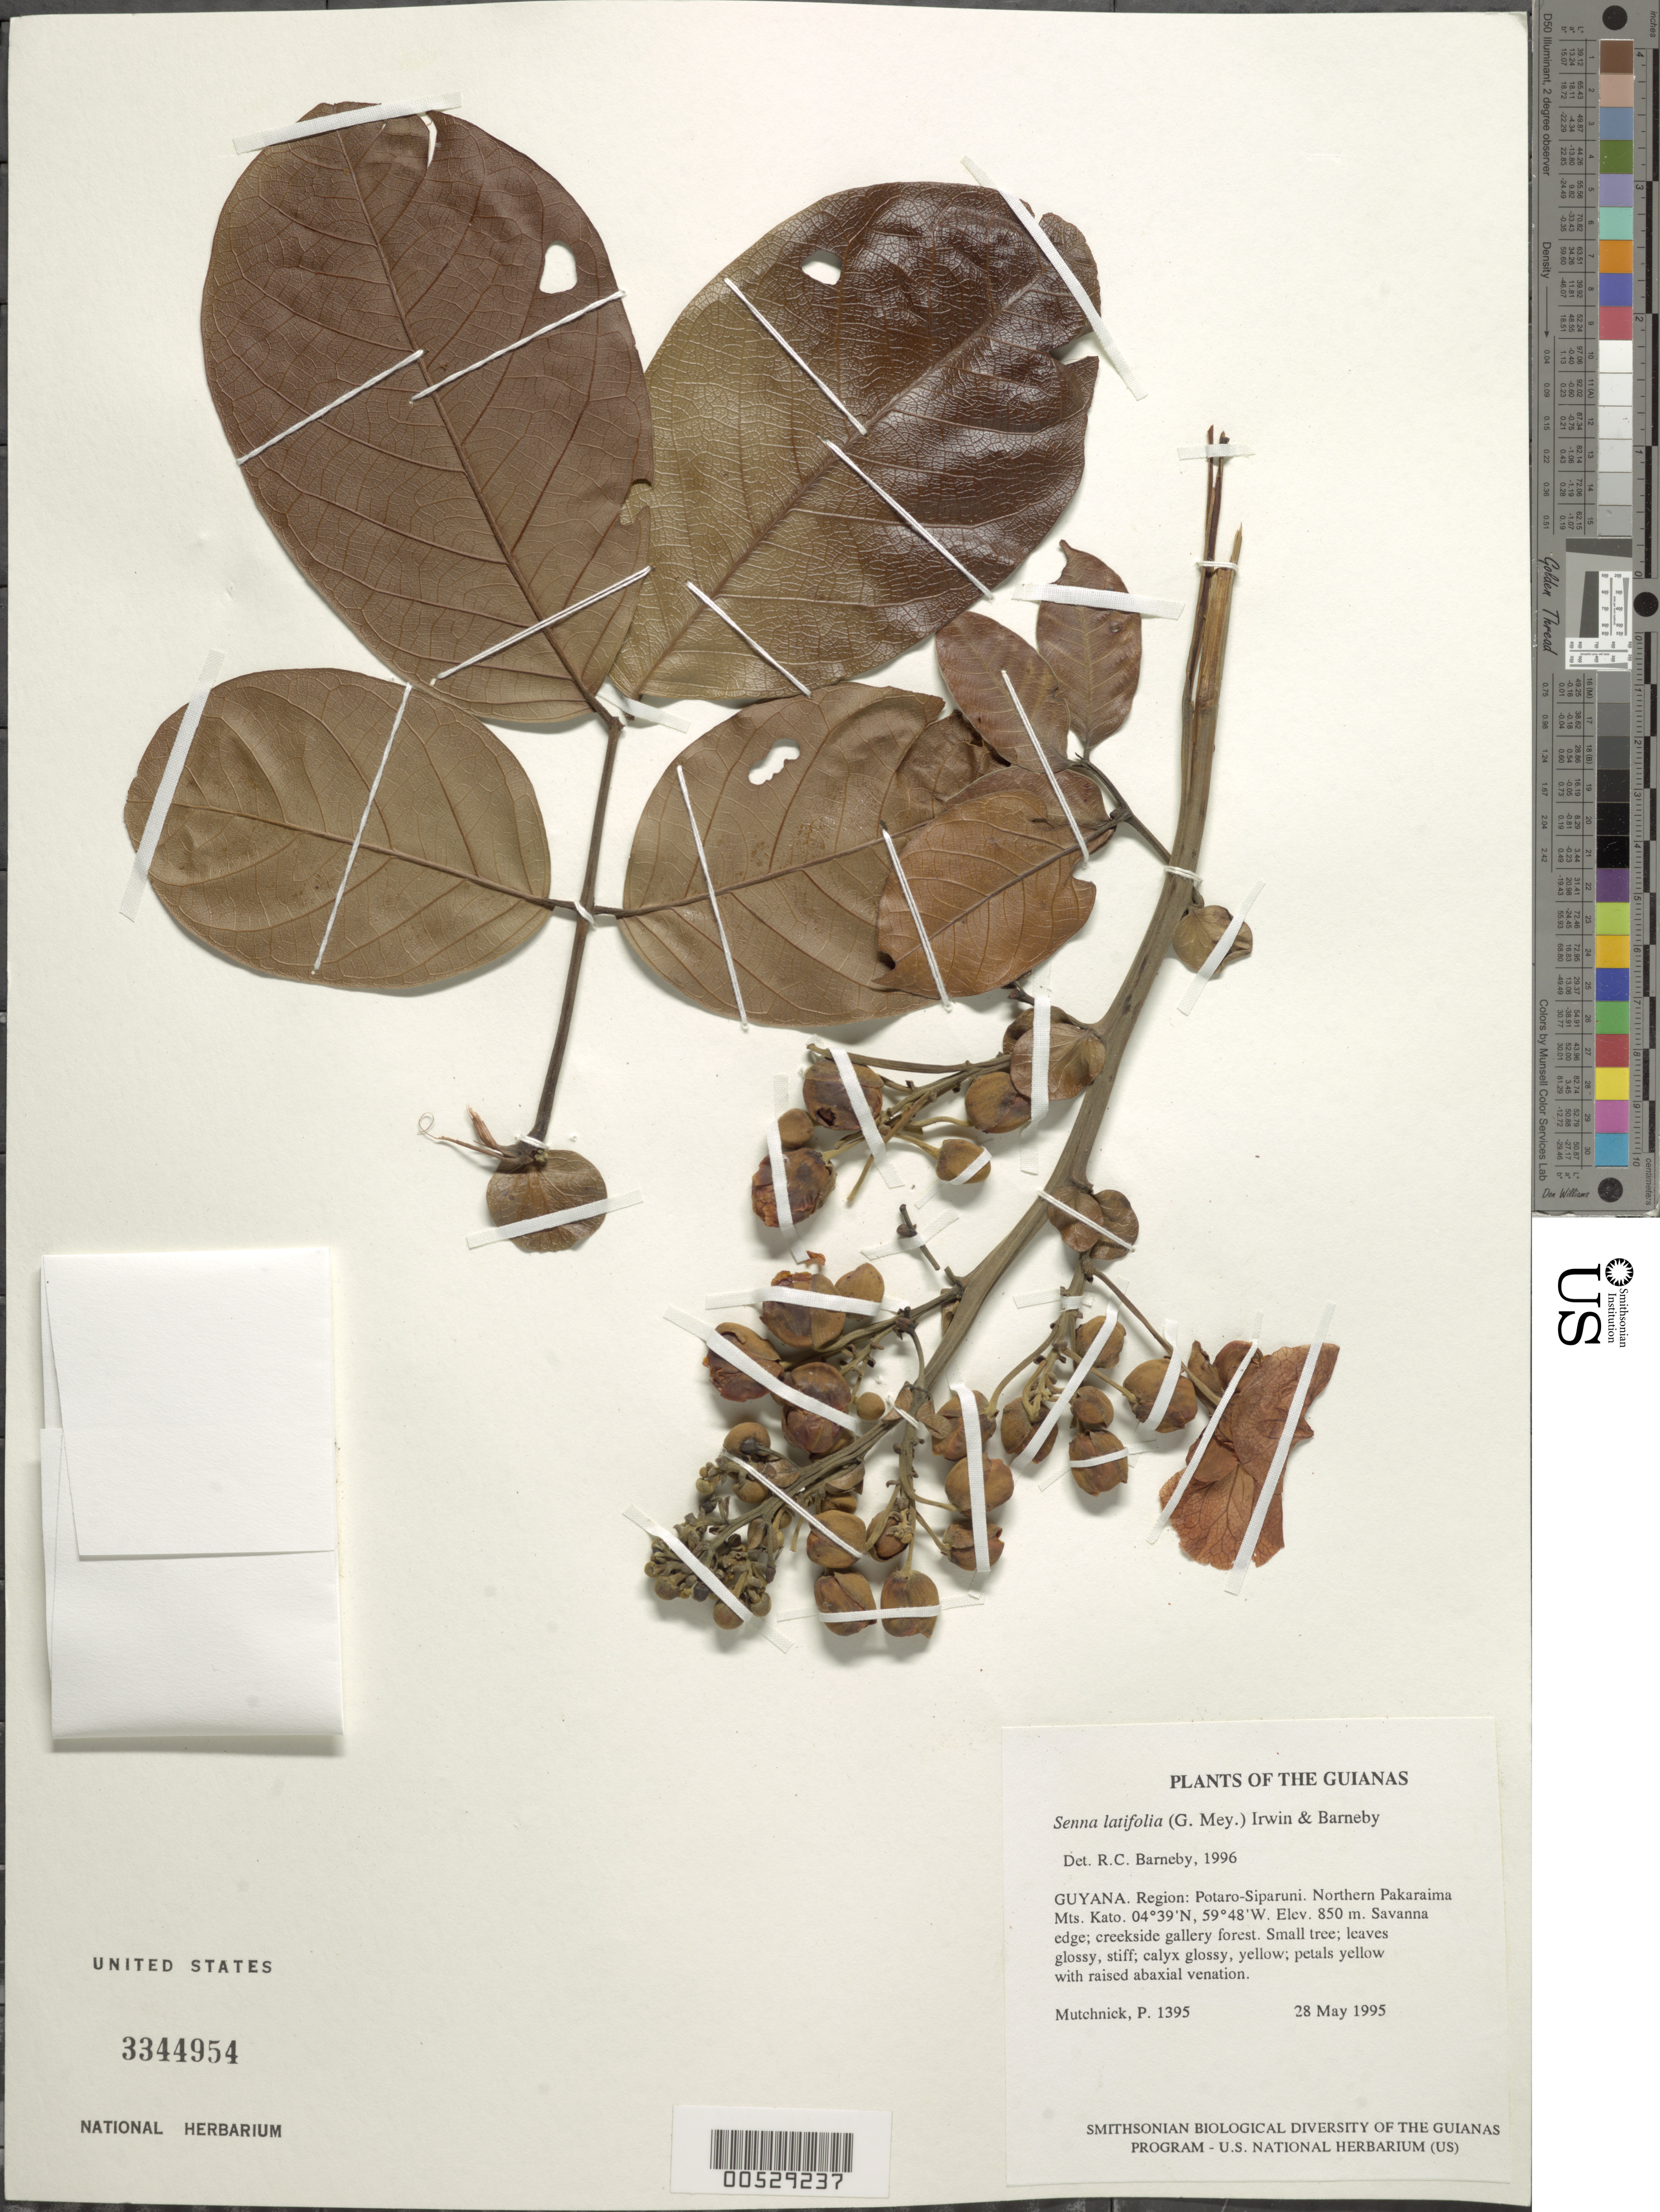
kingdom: Plantae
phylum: Tracheophyta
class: Magnoliopsida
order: Fabales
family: Fabaceae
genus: Senna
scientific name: Senna latifolia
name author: (G. Mey.) H.S. Irwin & Barneby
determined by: Barneby, Rupert C., (NY)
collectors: P. Mutchnick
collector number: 1395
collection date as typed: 28 May 1995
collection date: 1995-05-28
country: Guyana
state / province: Potaro-Siparuni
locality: Northern Pakaraima Mts. Kato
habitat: Savanna edge; creekside gallery forest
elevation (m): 850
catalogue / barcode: US 3344954